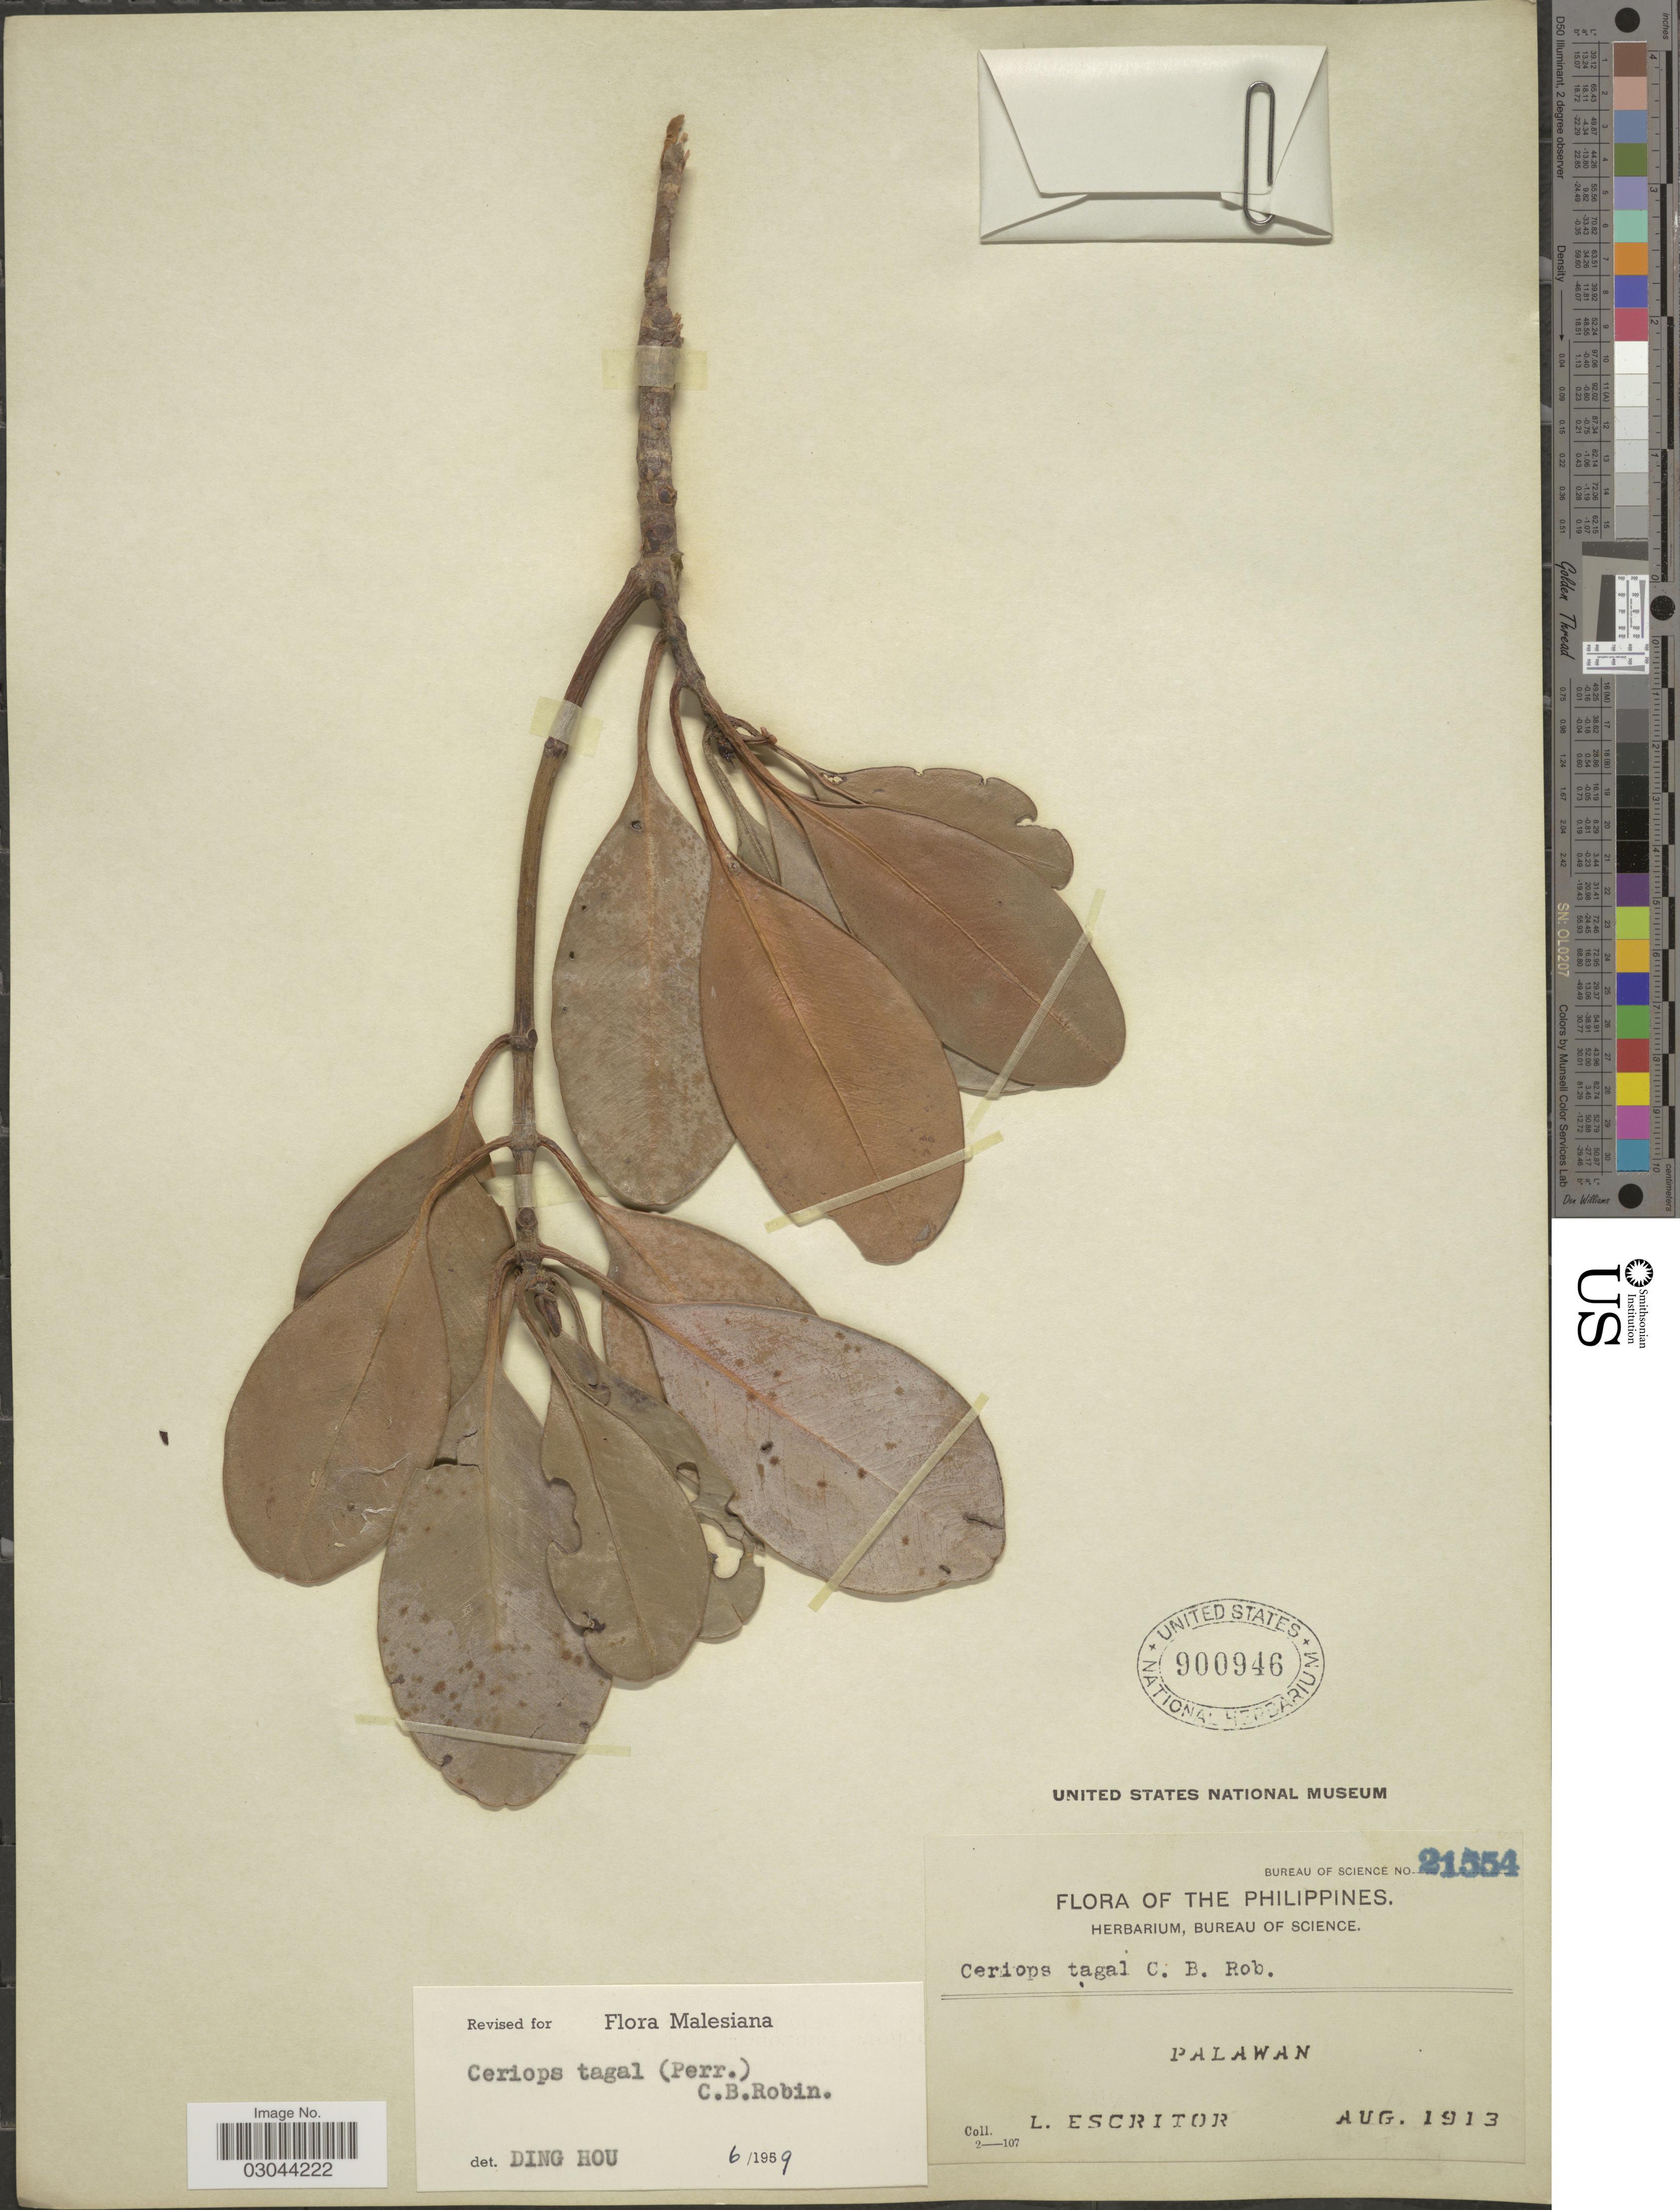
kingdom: Plantae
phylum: Tracheophyta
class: Magnoliopsida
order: Malpighiales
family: Rhizophoraceae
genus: Ceriops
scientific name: Ceriops tagal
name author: (Perr.) C.B. Rob.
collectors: L. Escritor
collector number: Bureau of Science 21554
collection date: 1913-08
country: Philippines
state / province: Mimaropa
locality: Palawan.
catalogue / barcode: US 900946